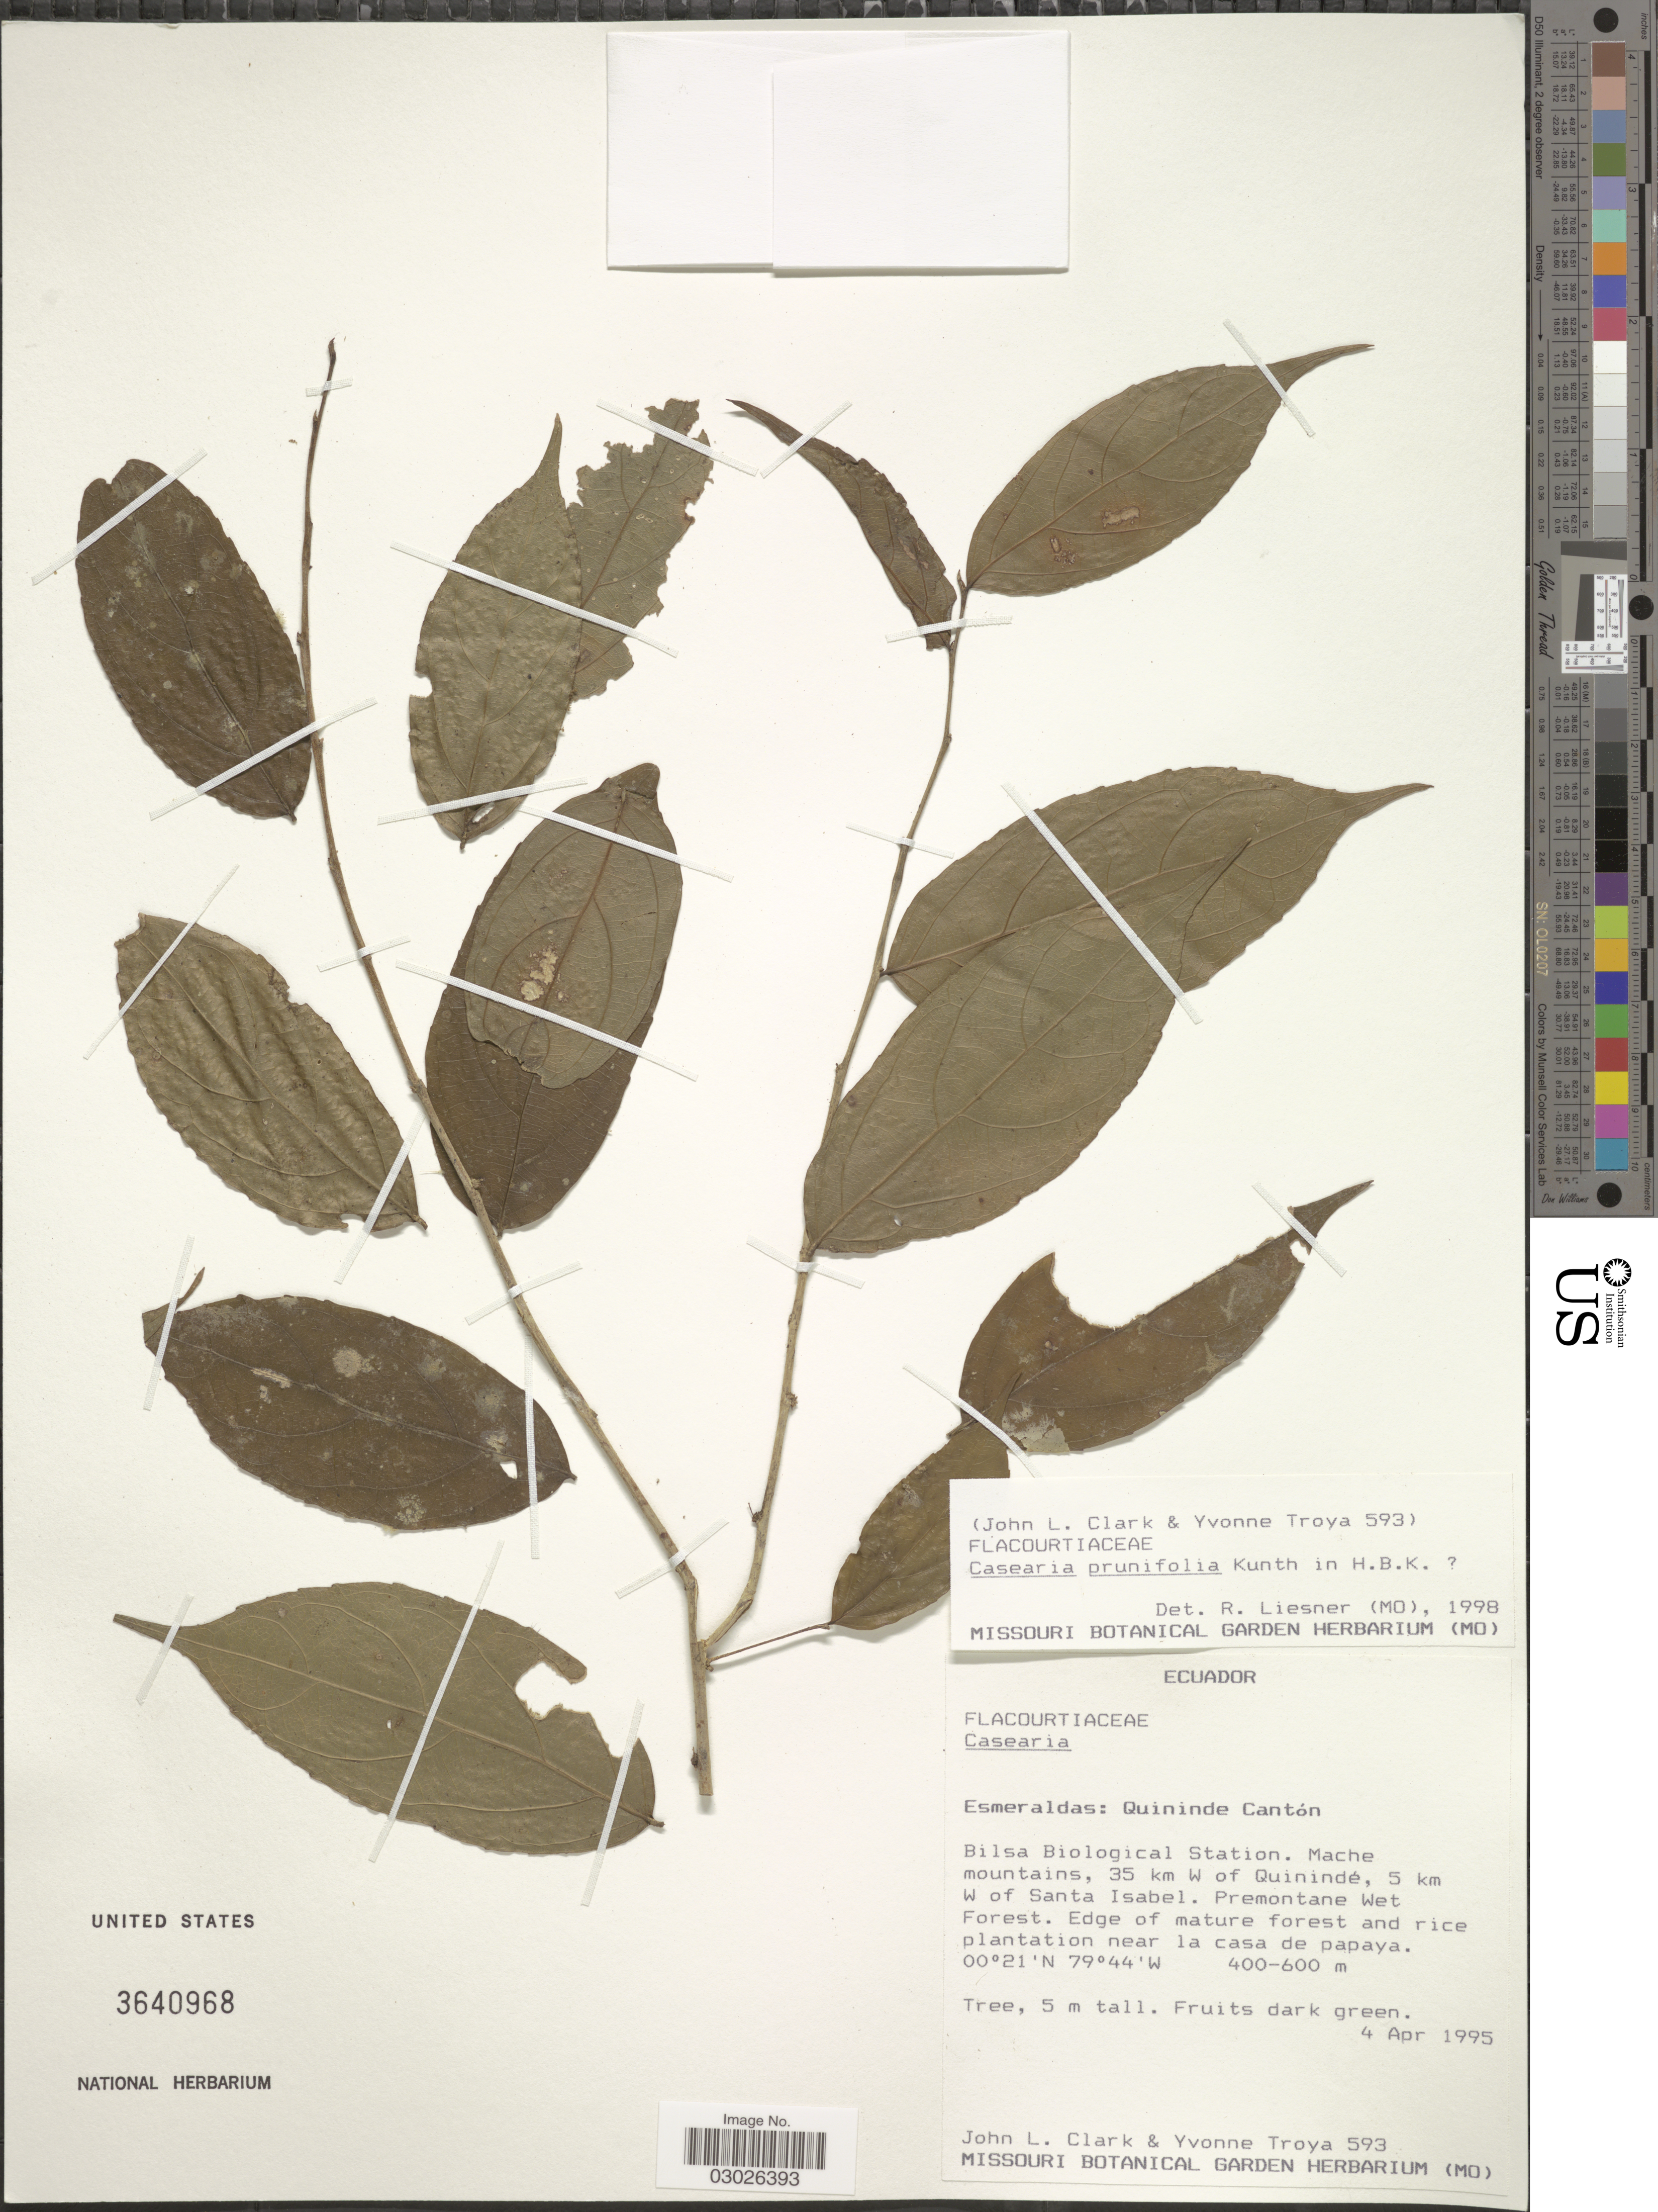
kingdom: Plantae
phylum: Tracheophyta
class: Magnoliopsida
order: Malpighiales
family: Salicaceae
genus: Casearia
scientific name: Casearia prunifolia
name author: Kunth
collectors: J. L. Clark & Y. Troya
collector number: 593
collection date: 1995-04-04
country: Ecuador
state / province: Esmeraldas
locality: Esmeraldas: Quininde Cantón. Bilsa Biological Station. Mache mountains, 35 km W of Quinindé, 5 km W of Santa Isabel.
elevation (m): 400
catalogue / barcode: US 3640968